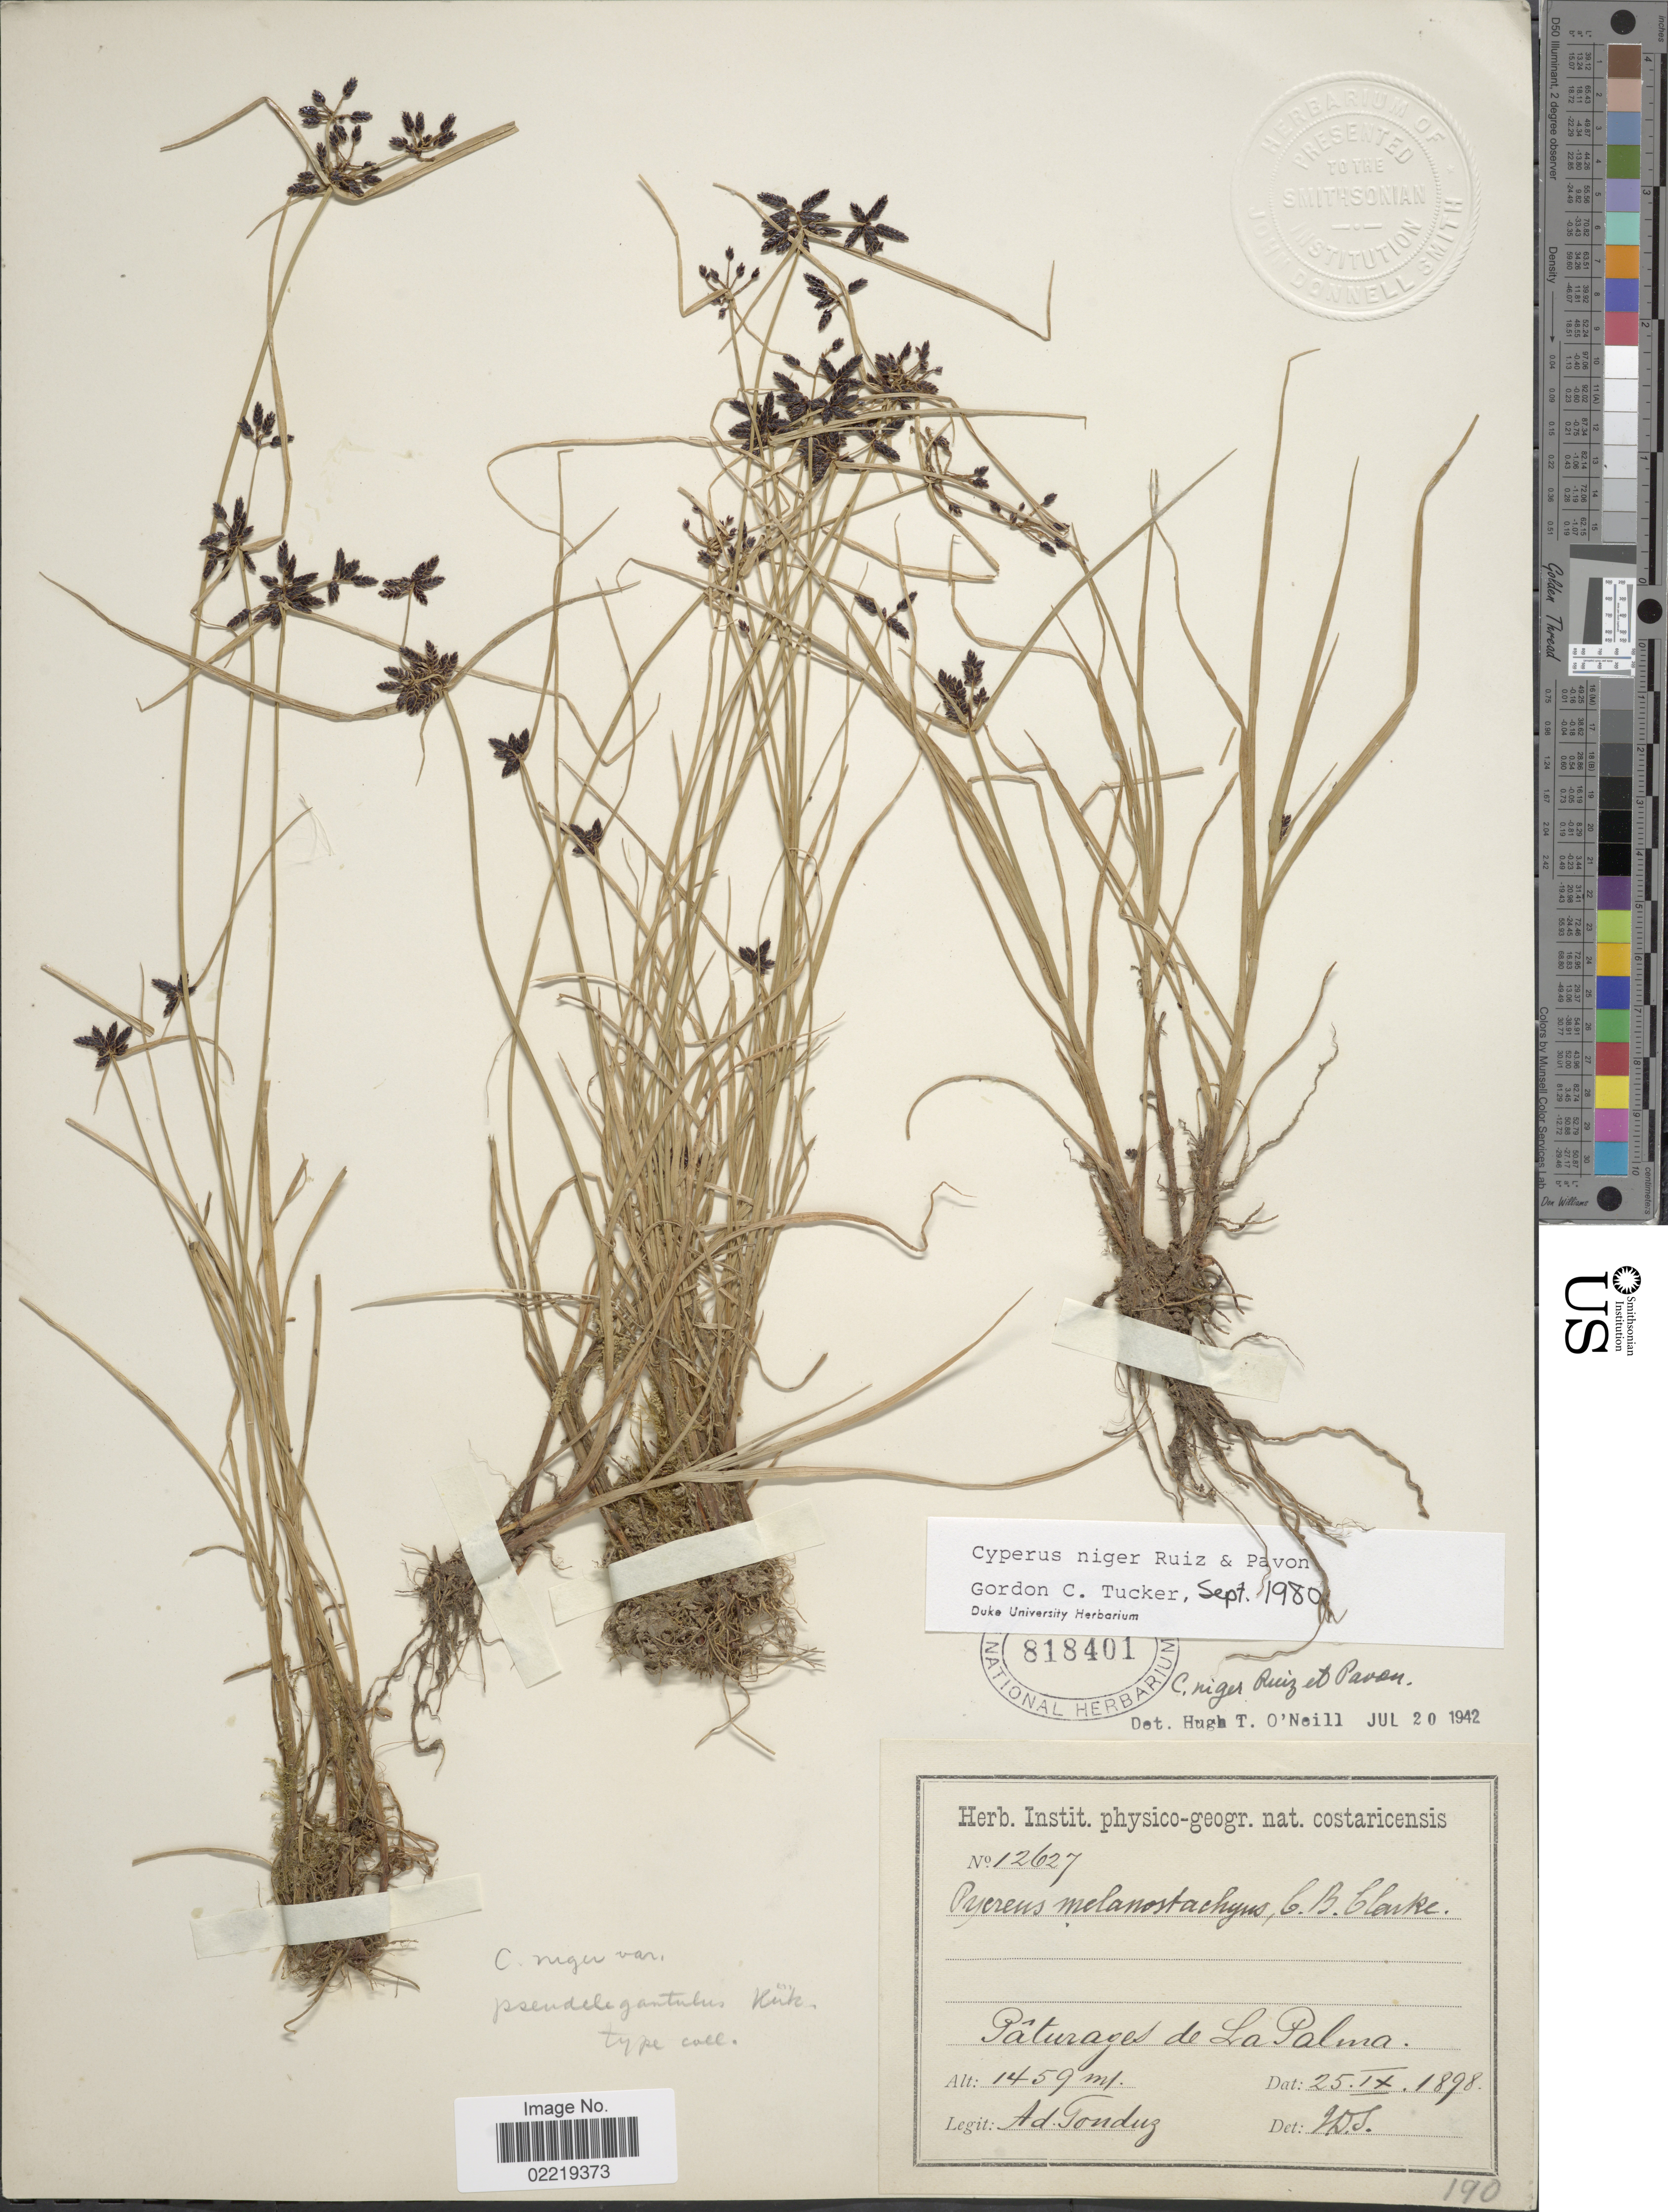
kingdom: Plantae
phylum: Tracheophyta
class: Liliopsida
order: Poales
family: Cyperaceae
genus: Cyperus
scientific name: Cyperus niger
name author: Ruiz & Pav.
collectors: A. Tonduz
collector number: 12627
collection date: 1898-09-25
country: Costa Rica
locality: Paturages de La Palma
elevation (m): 1459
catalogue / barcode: US 818401